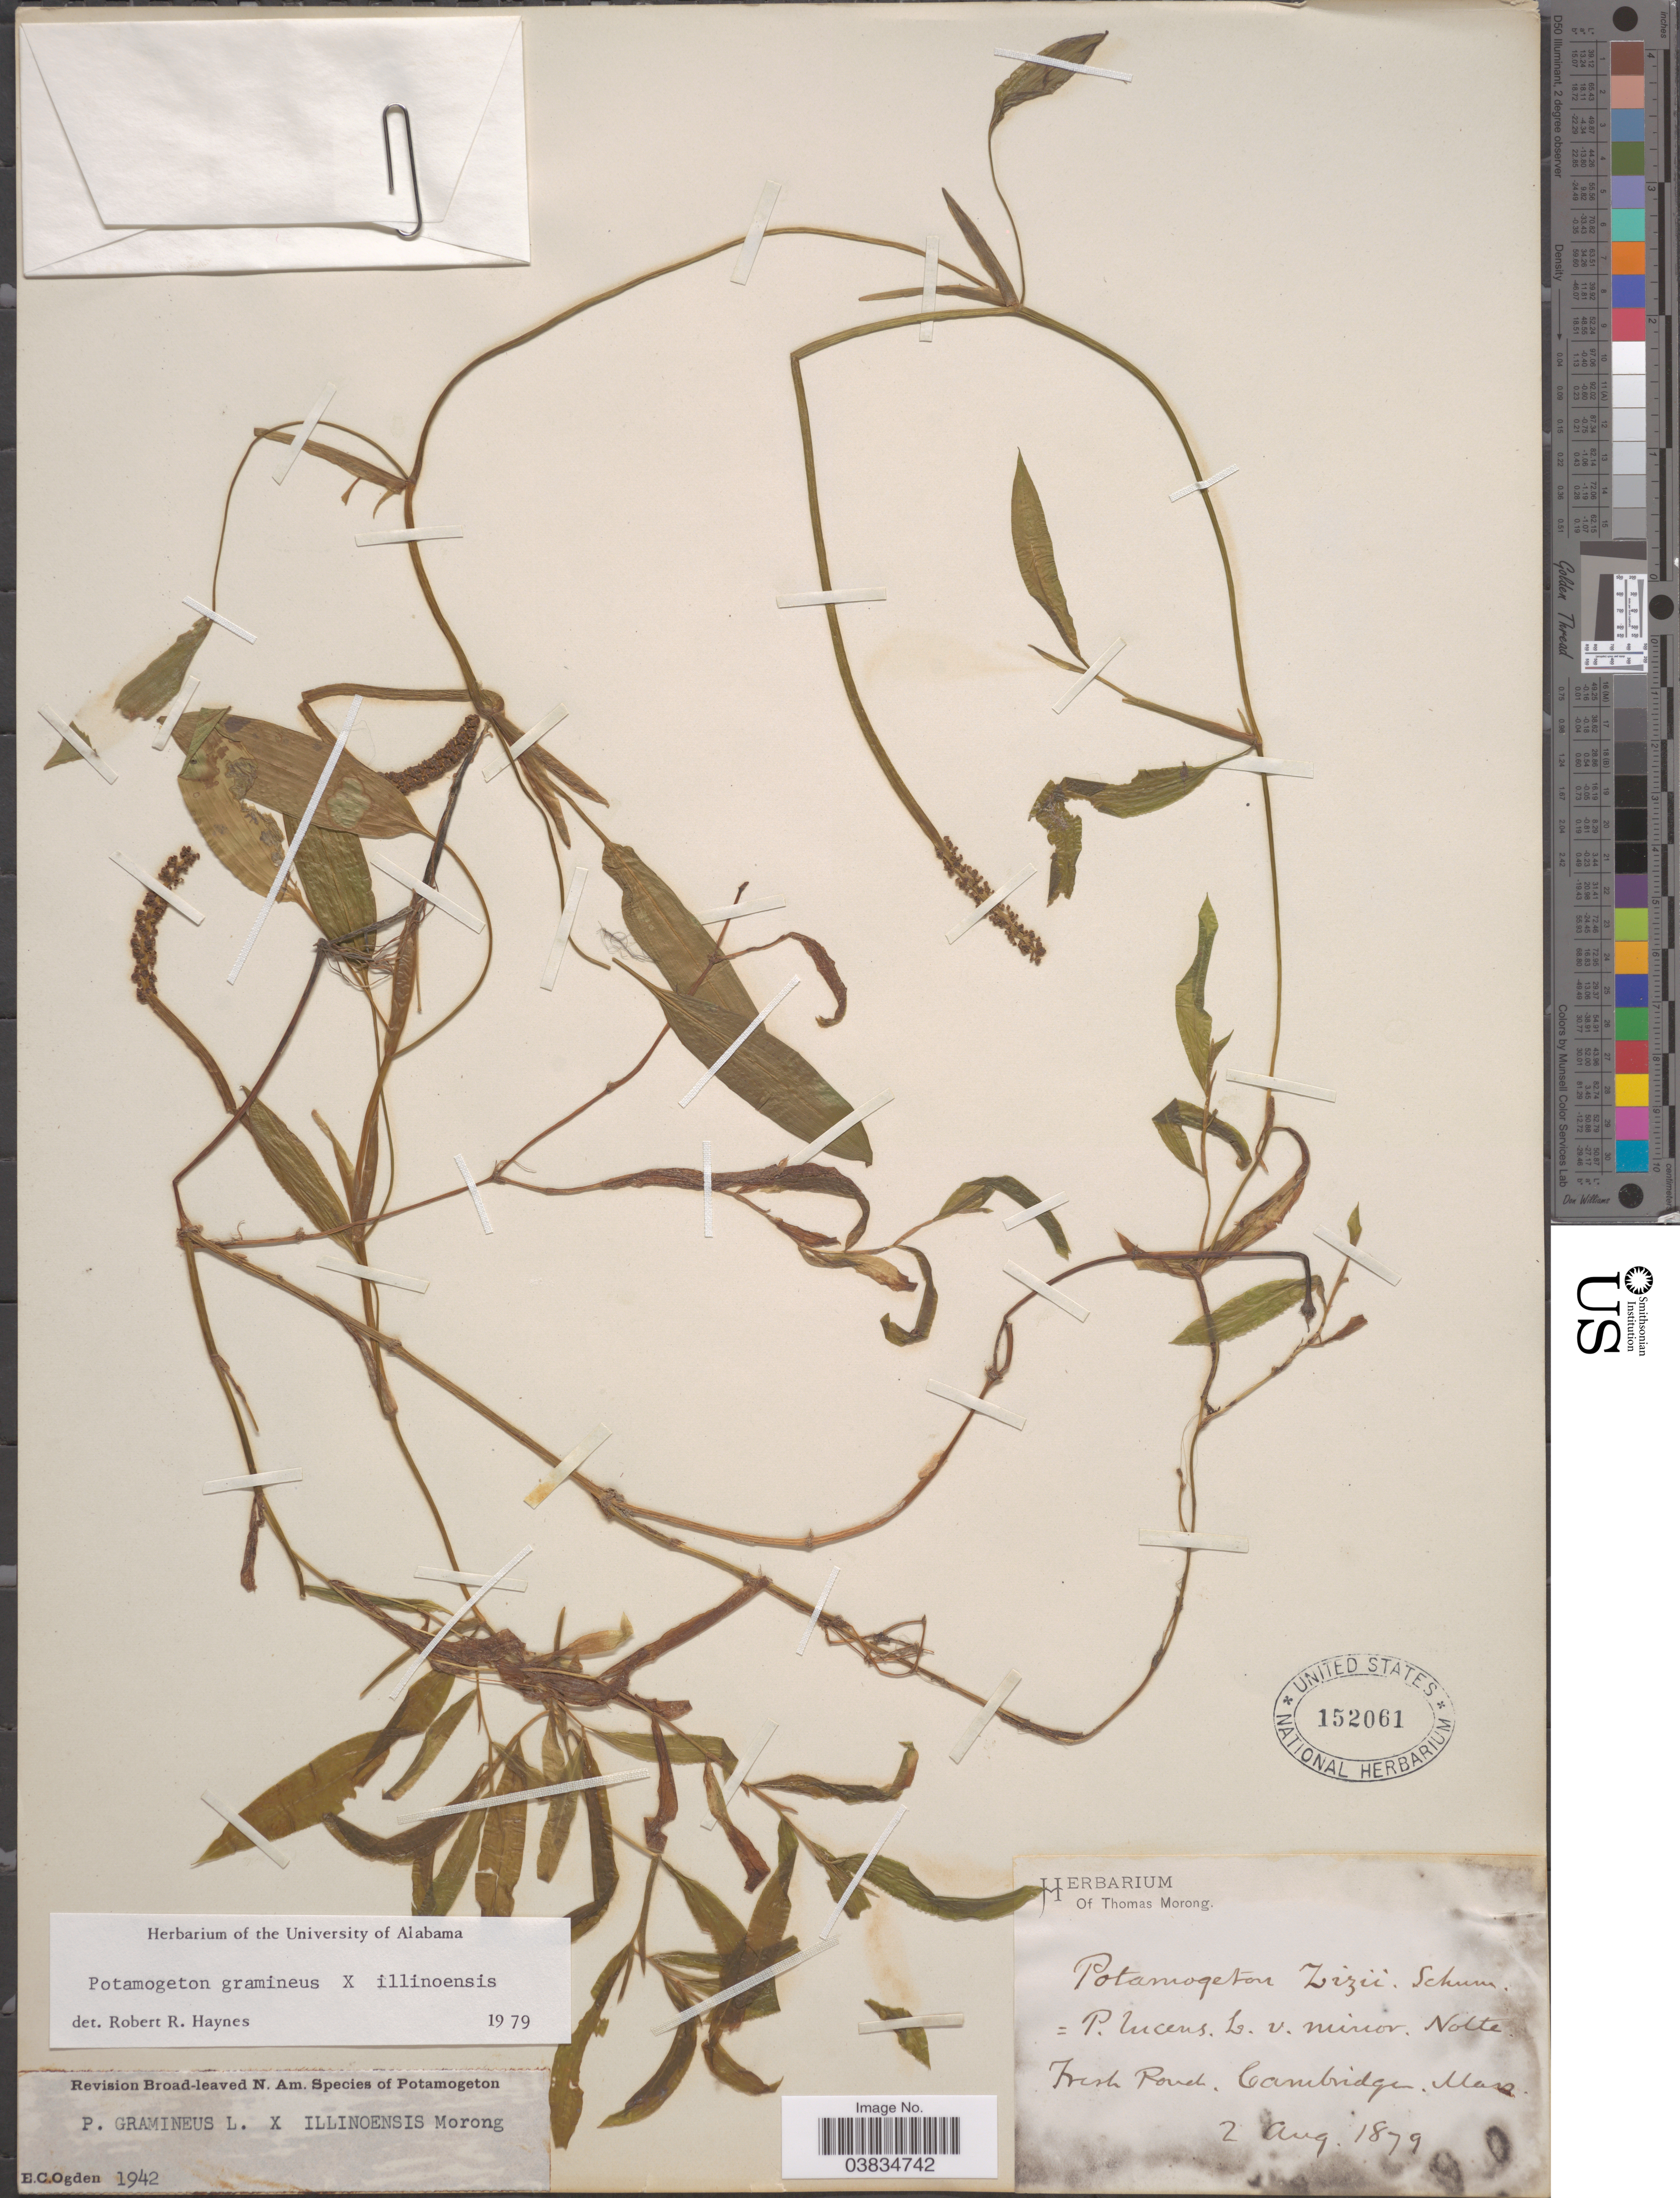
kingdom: Plantae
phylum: Tracheophyta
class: Liliopsida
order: Alismatales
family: Potamogetonaceae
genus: Potamogeton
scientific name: Potamogeton gramineus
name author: L.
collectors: ex Herb. T. Morong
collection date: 1879-08-02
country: United States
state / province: Massachusetts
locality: Fresh Pond. Cambridge.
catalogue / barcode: US 152061